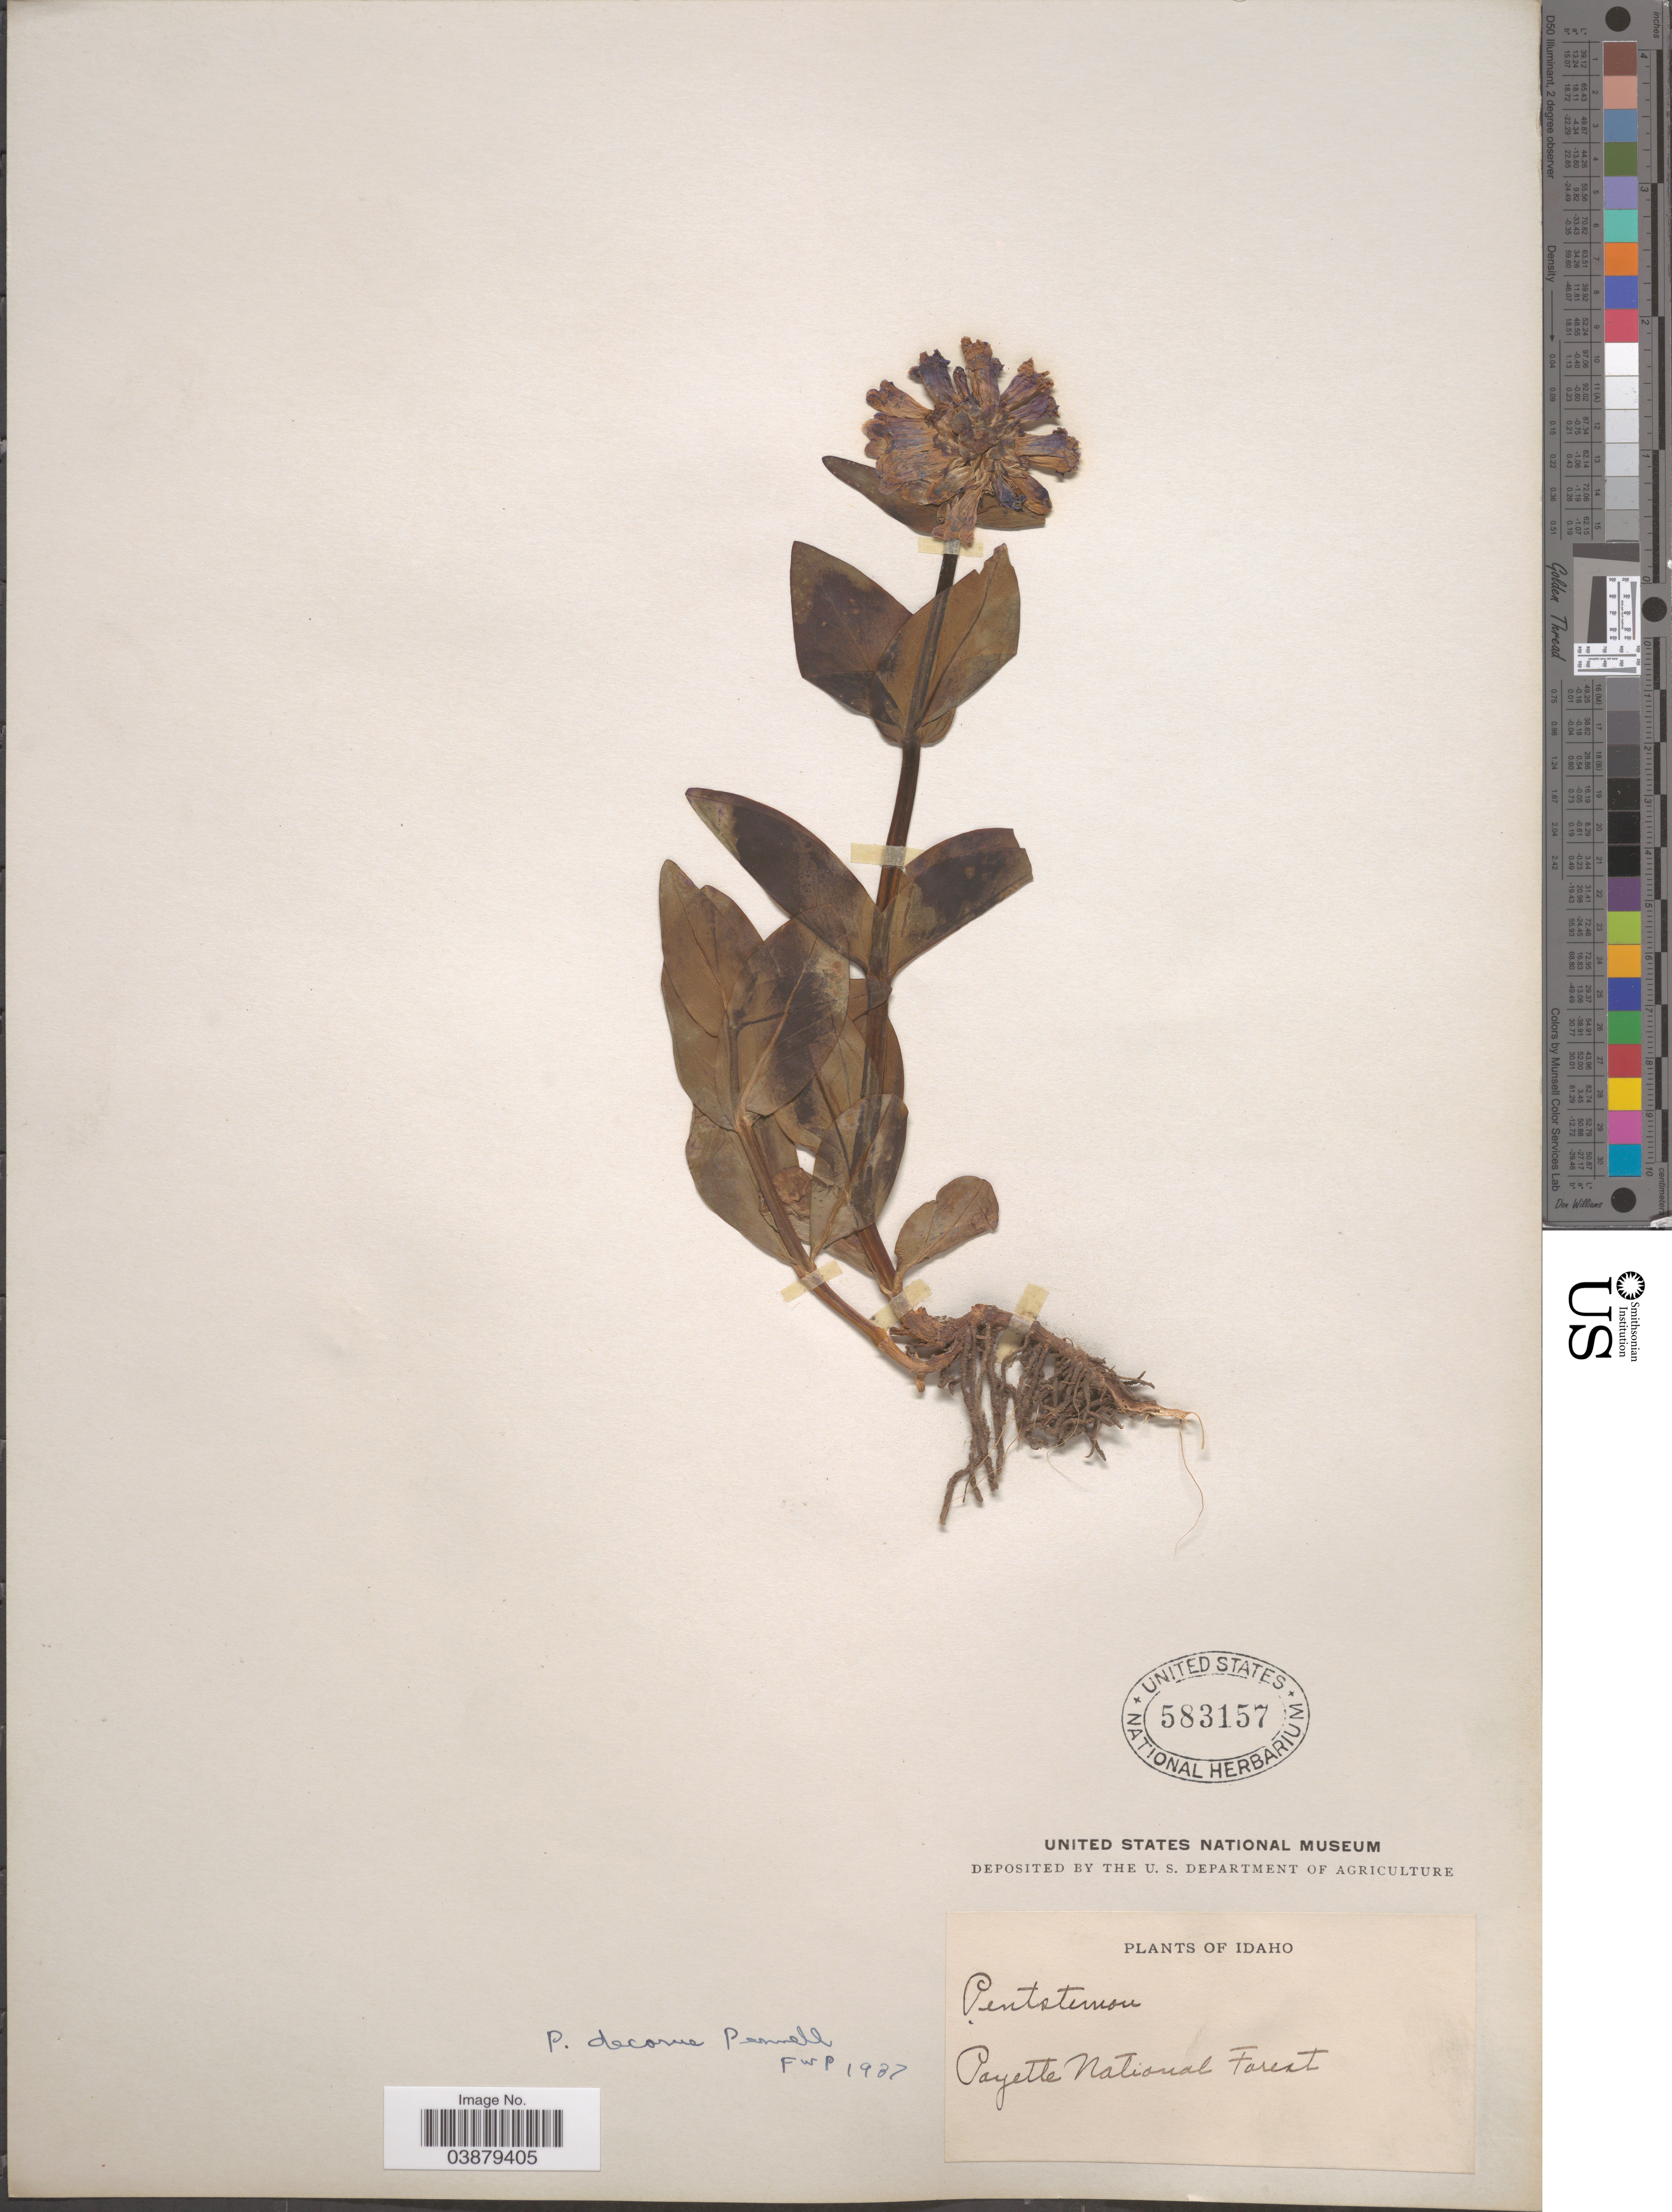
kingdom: Plantae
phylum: Tracheophyta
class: Magnoliopsida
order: Lamiales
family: Plantaginaceae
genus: Penstemon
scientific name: Penstemon sp.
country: United States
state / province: Idaho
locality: Payette National Forest.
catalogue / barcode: US 583157